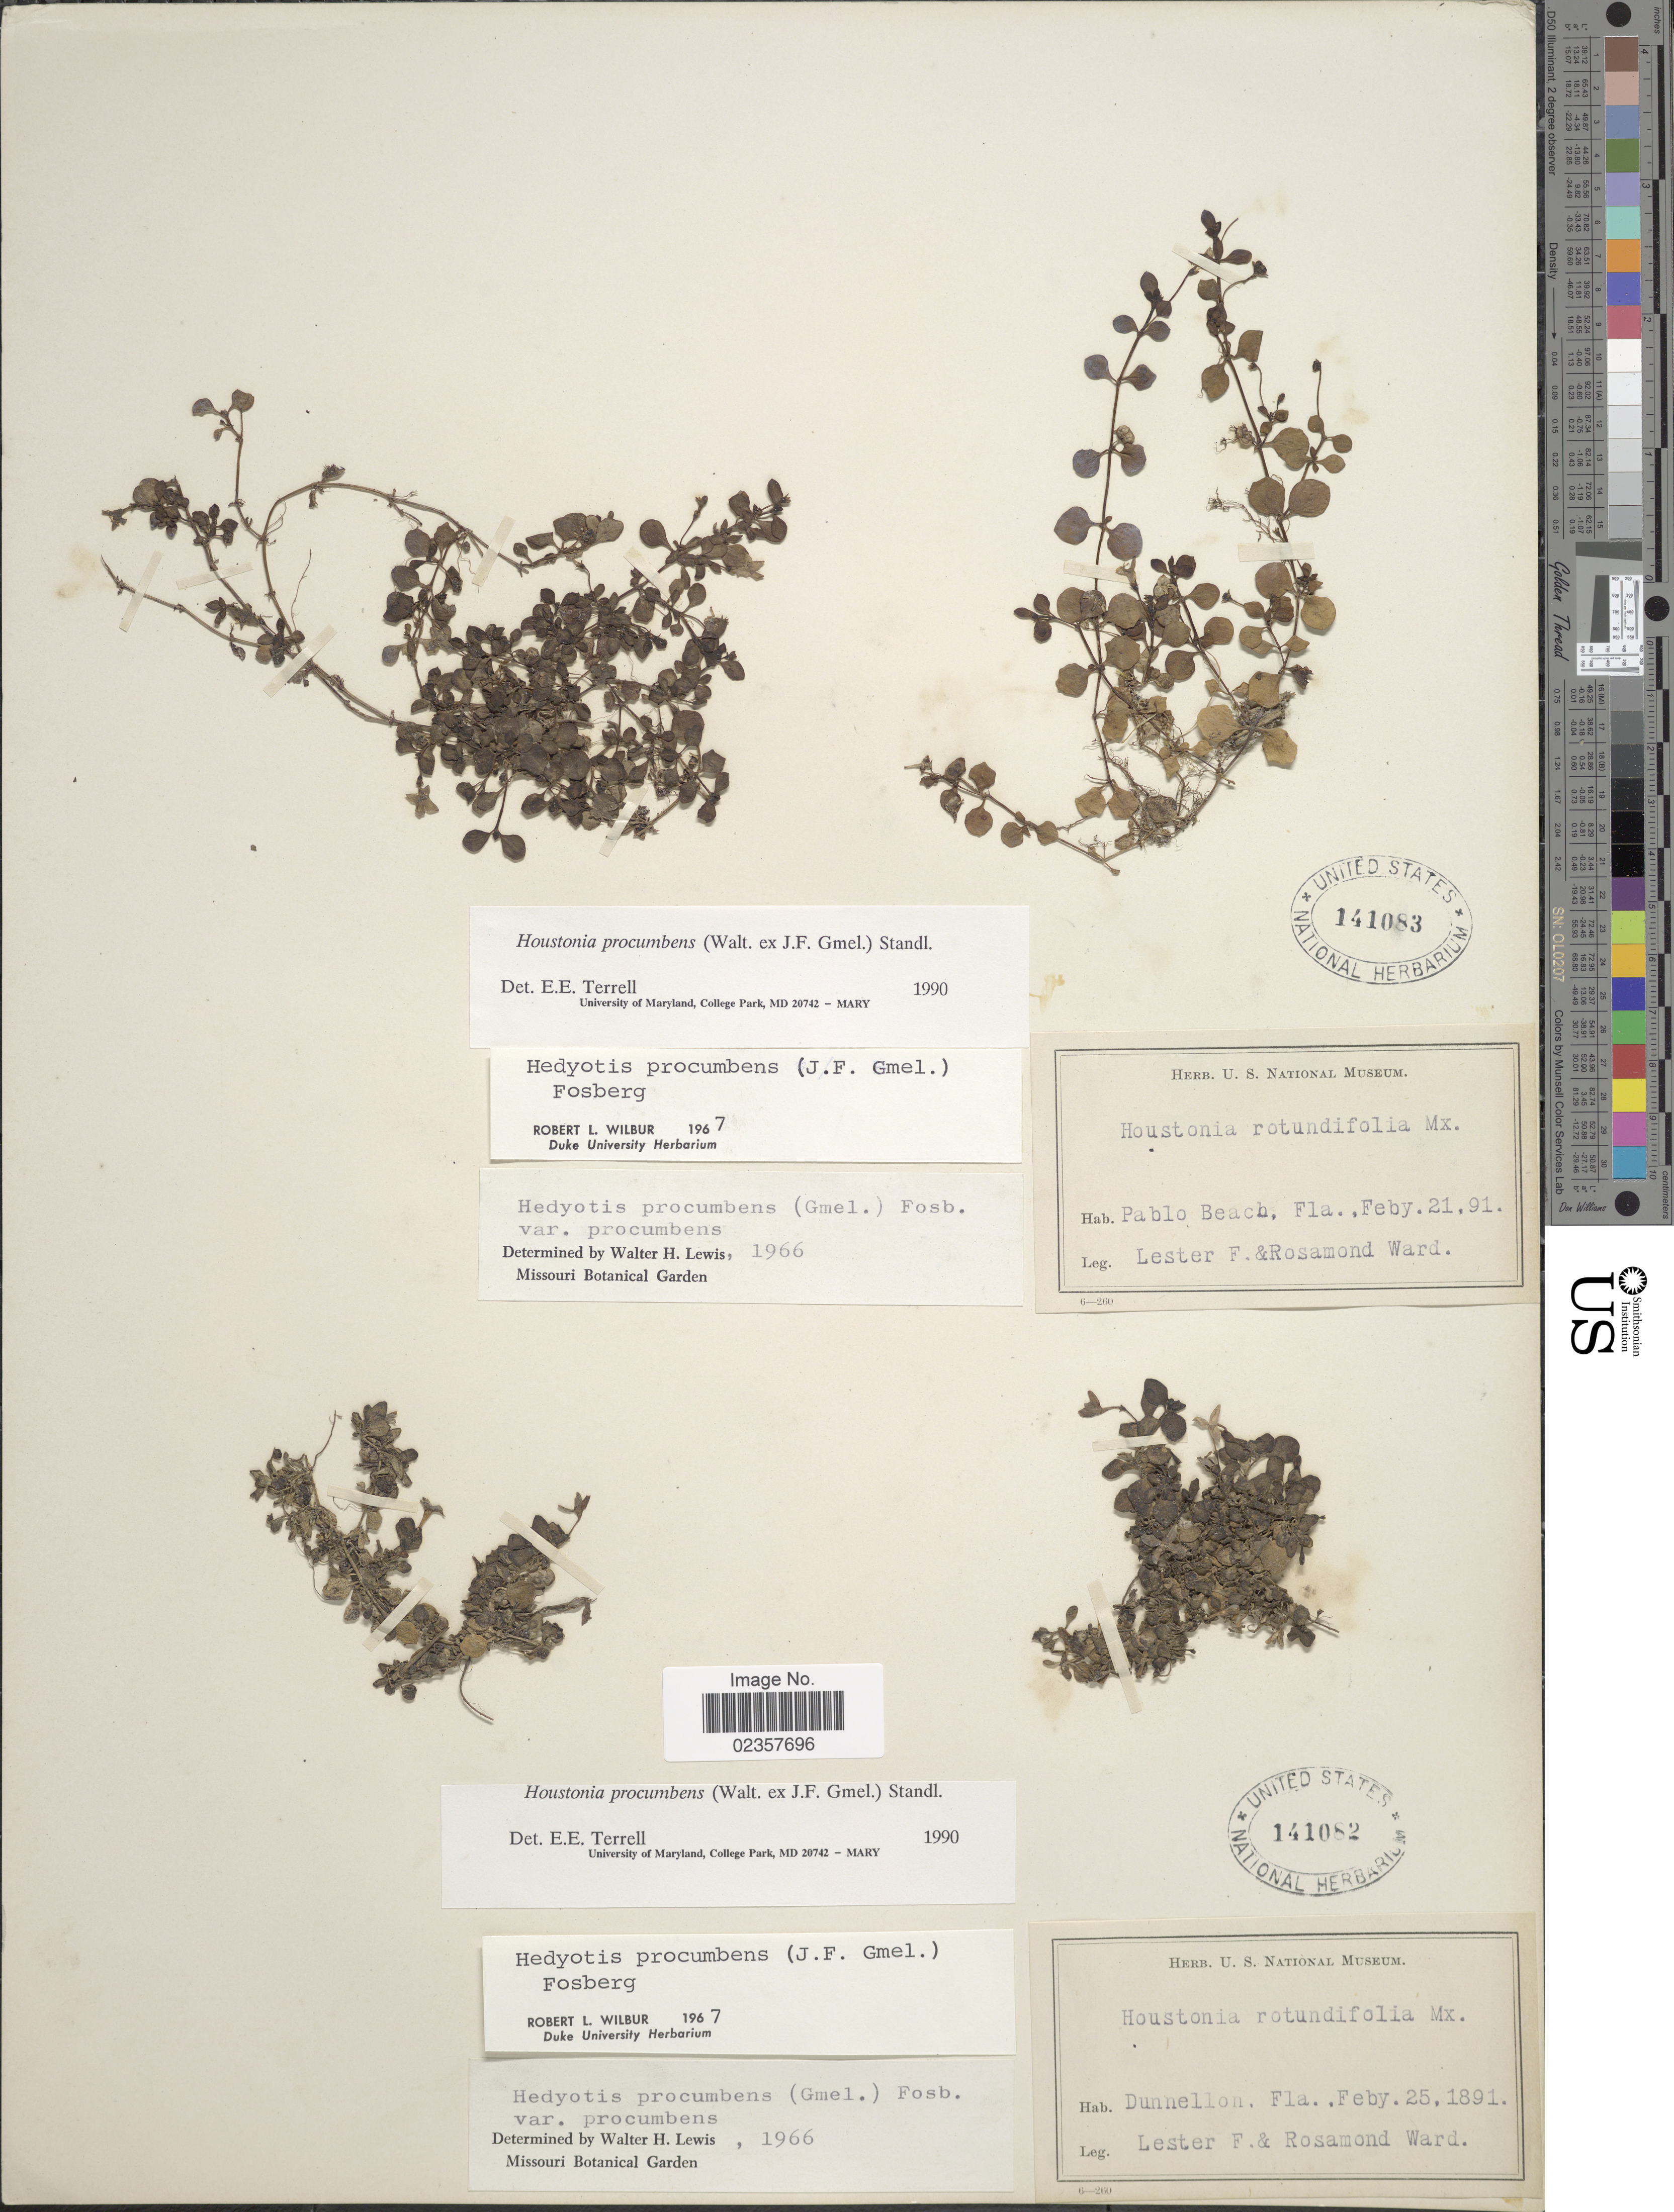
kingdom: Plantae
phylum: Tracheophyta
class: Magnoliopsida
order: Gentianales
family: Rubiaceae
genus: Houstonia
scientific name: Houstonia procumbens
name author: (Walter ex J.F. Gmel.) Standl.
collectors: L. F. Ward & R. Ward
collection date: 1891-02-25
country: United States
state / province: Florida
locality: Dunnellon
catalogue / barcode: US 141082-2